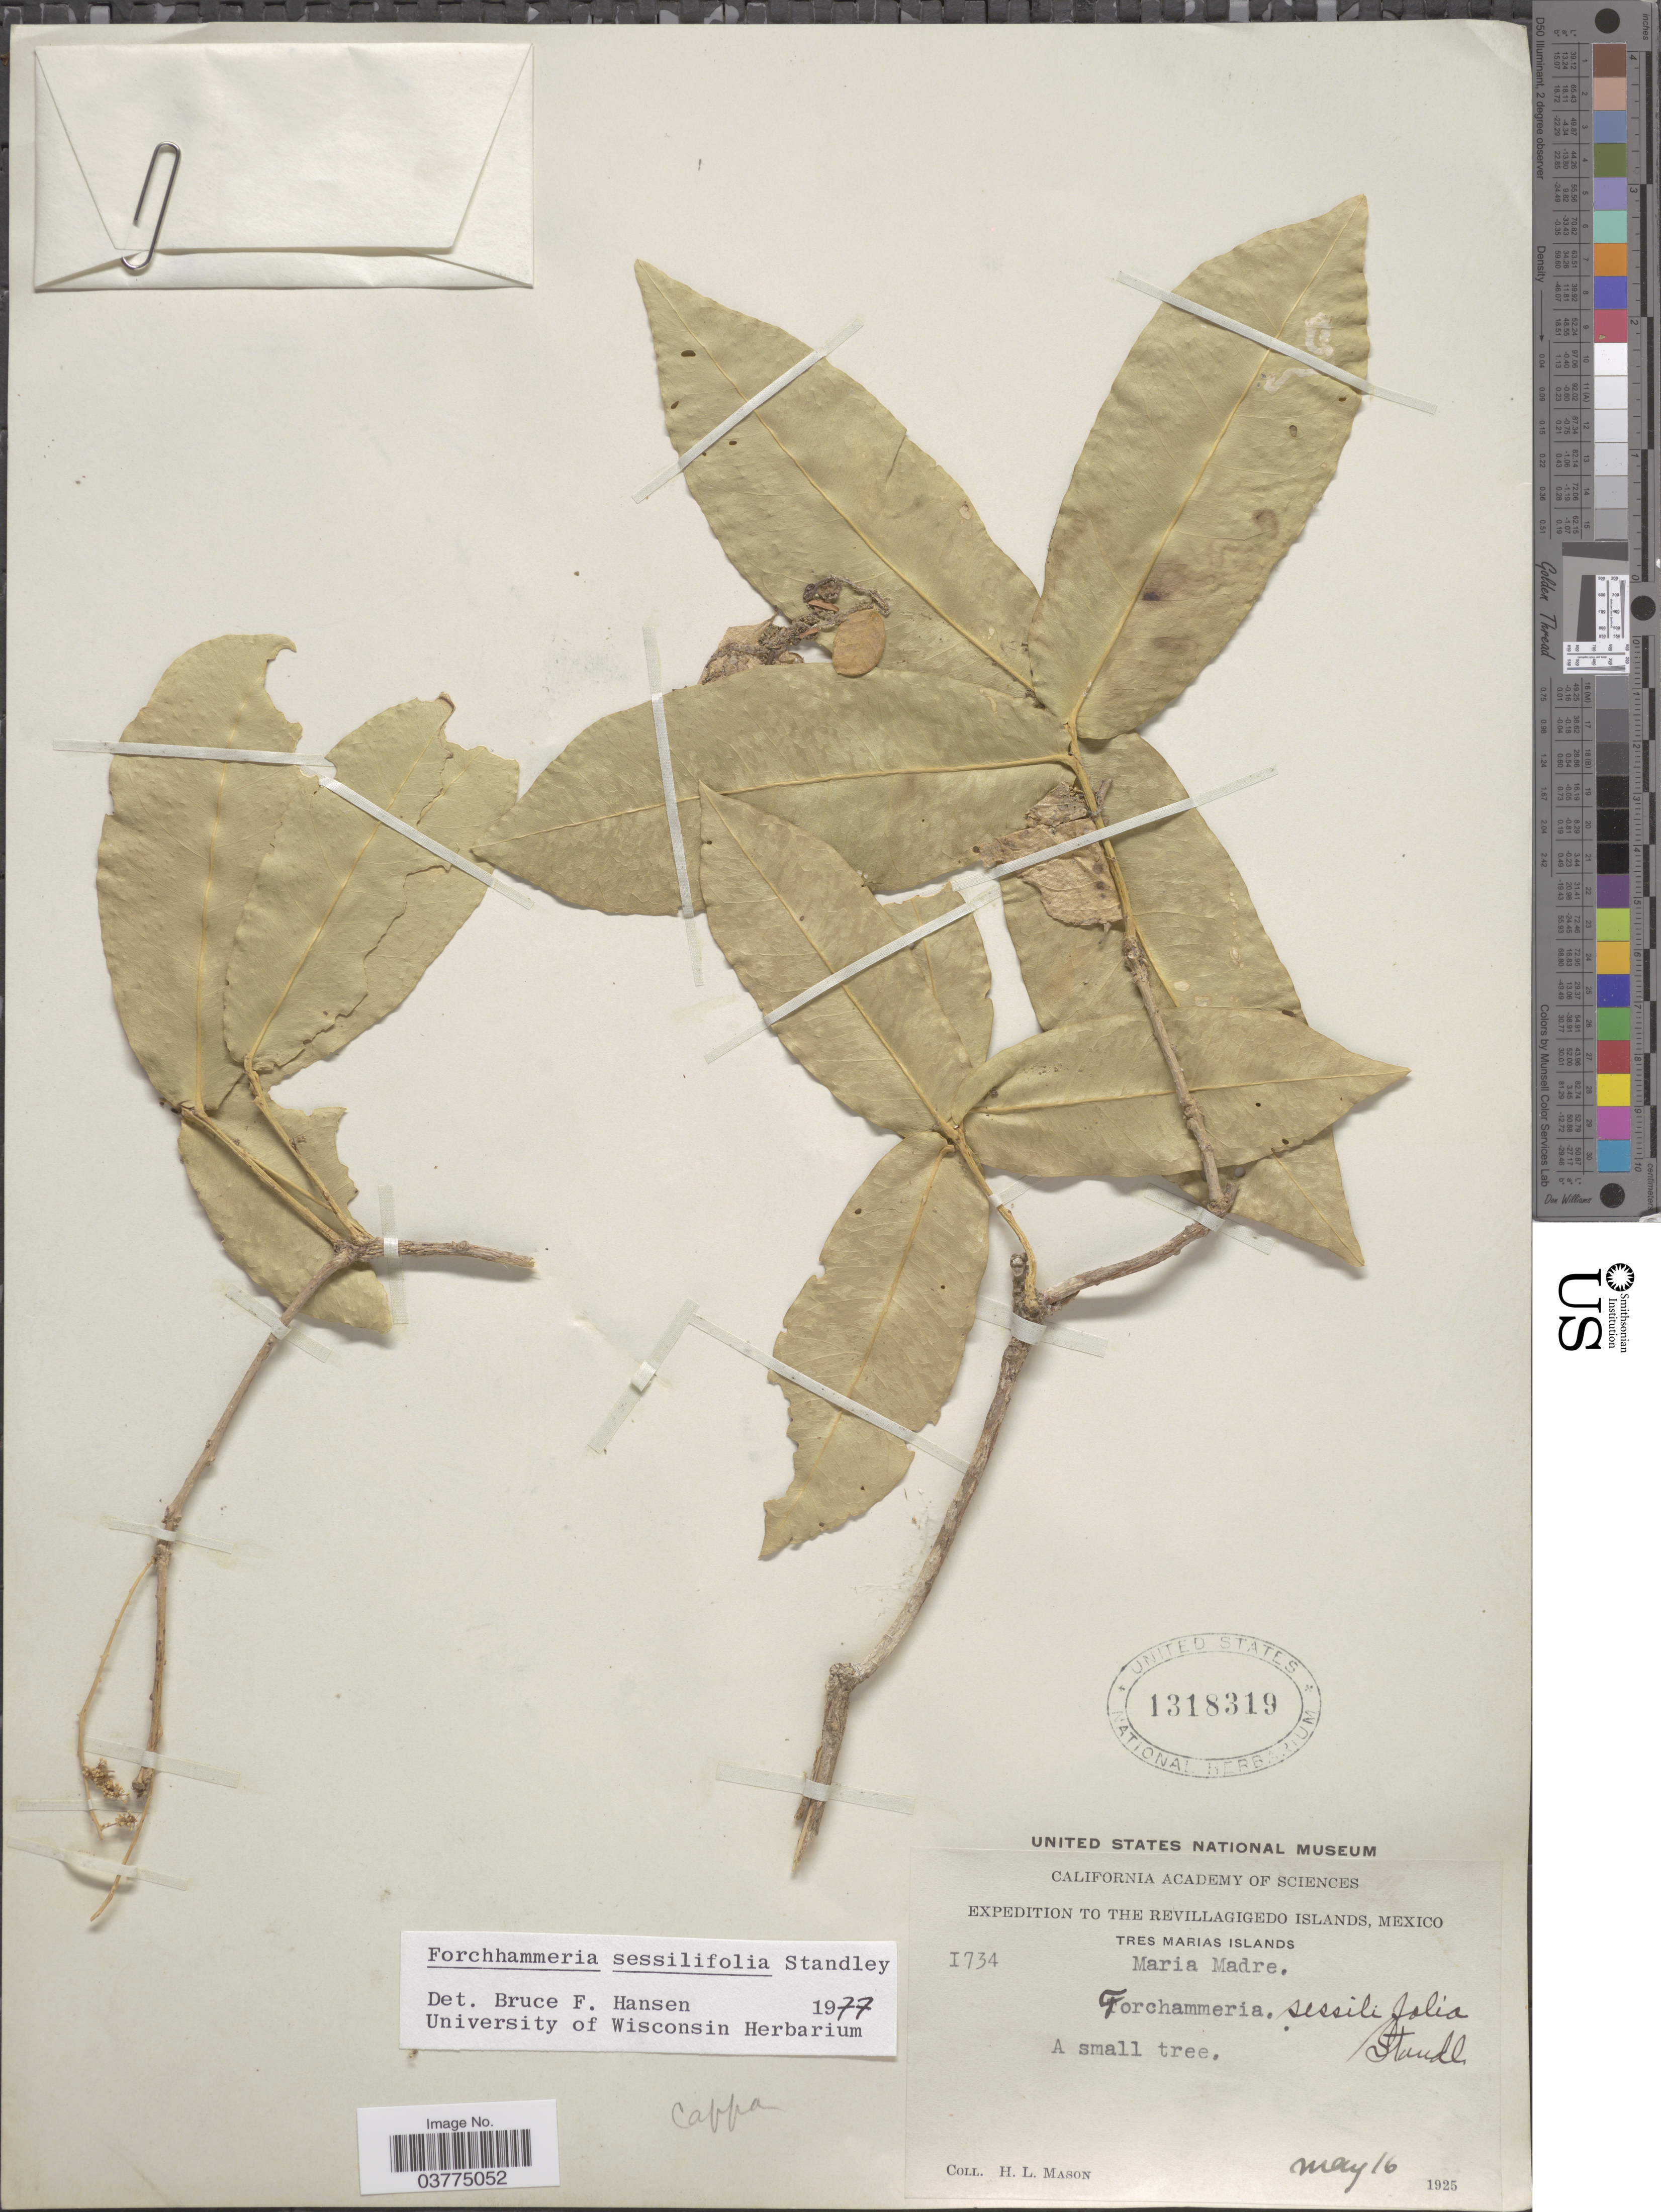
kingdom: Plantae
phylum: Tracheophyta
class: Magnoliopsida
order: Brassicales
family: Stixaceae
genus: Forchhammeria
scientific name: Forchhammeria sessilifolia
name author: Standl.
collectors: H. L. Mason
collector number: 1734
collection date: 1925-05-16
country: Mexico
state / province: Nayarit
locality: The Revillagigedo Islands. Tres Marias Islands. Maria Madre.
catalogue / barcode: US 1318319